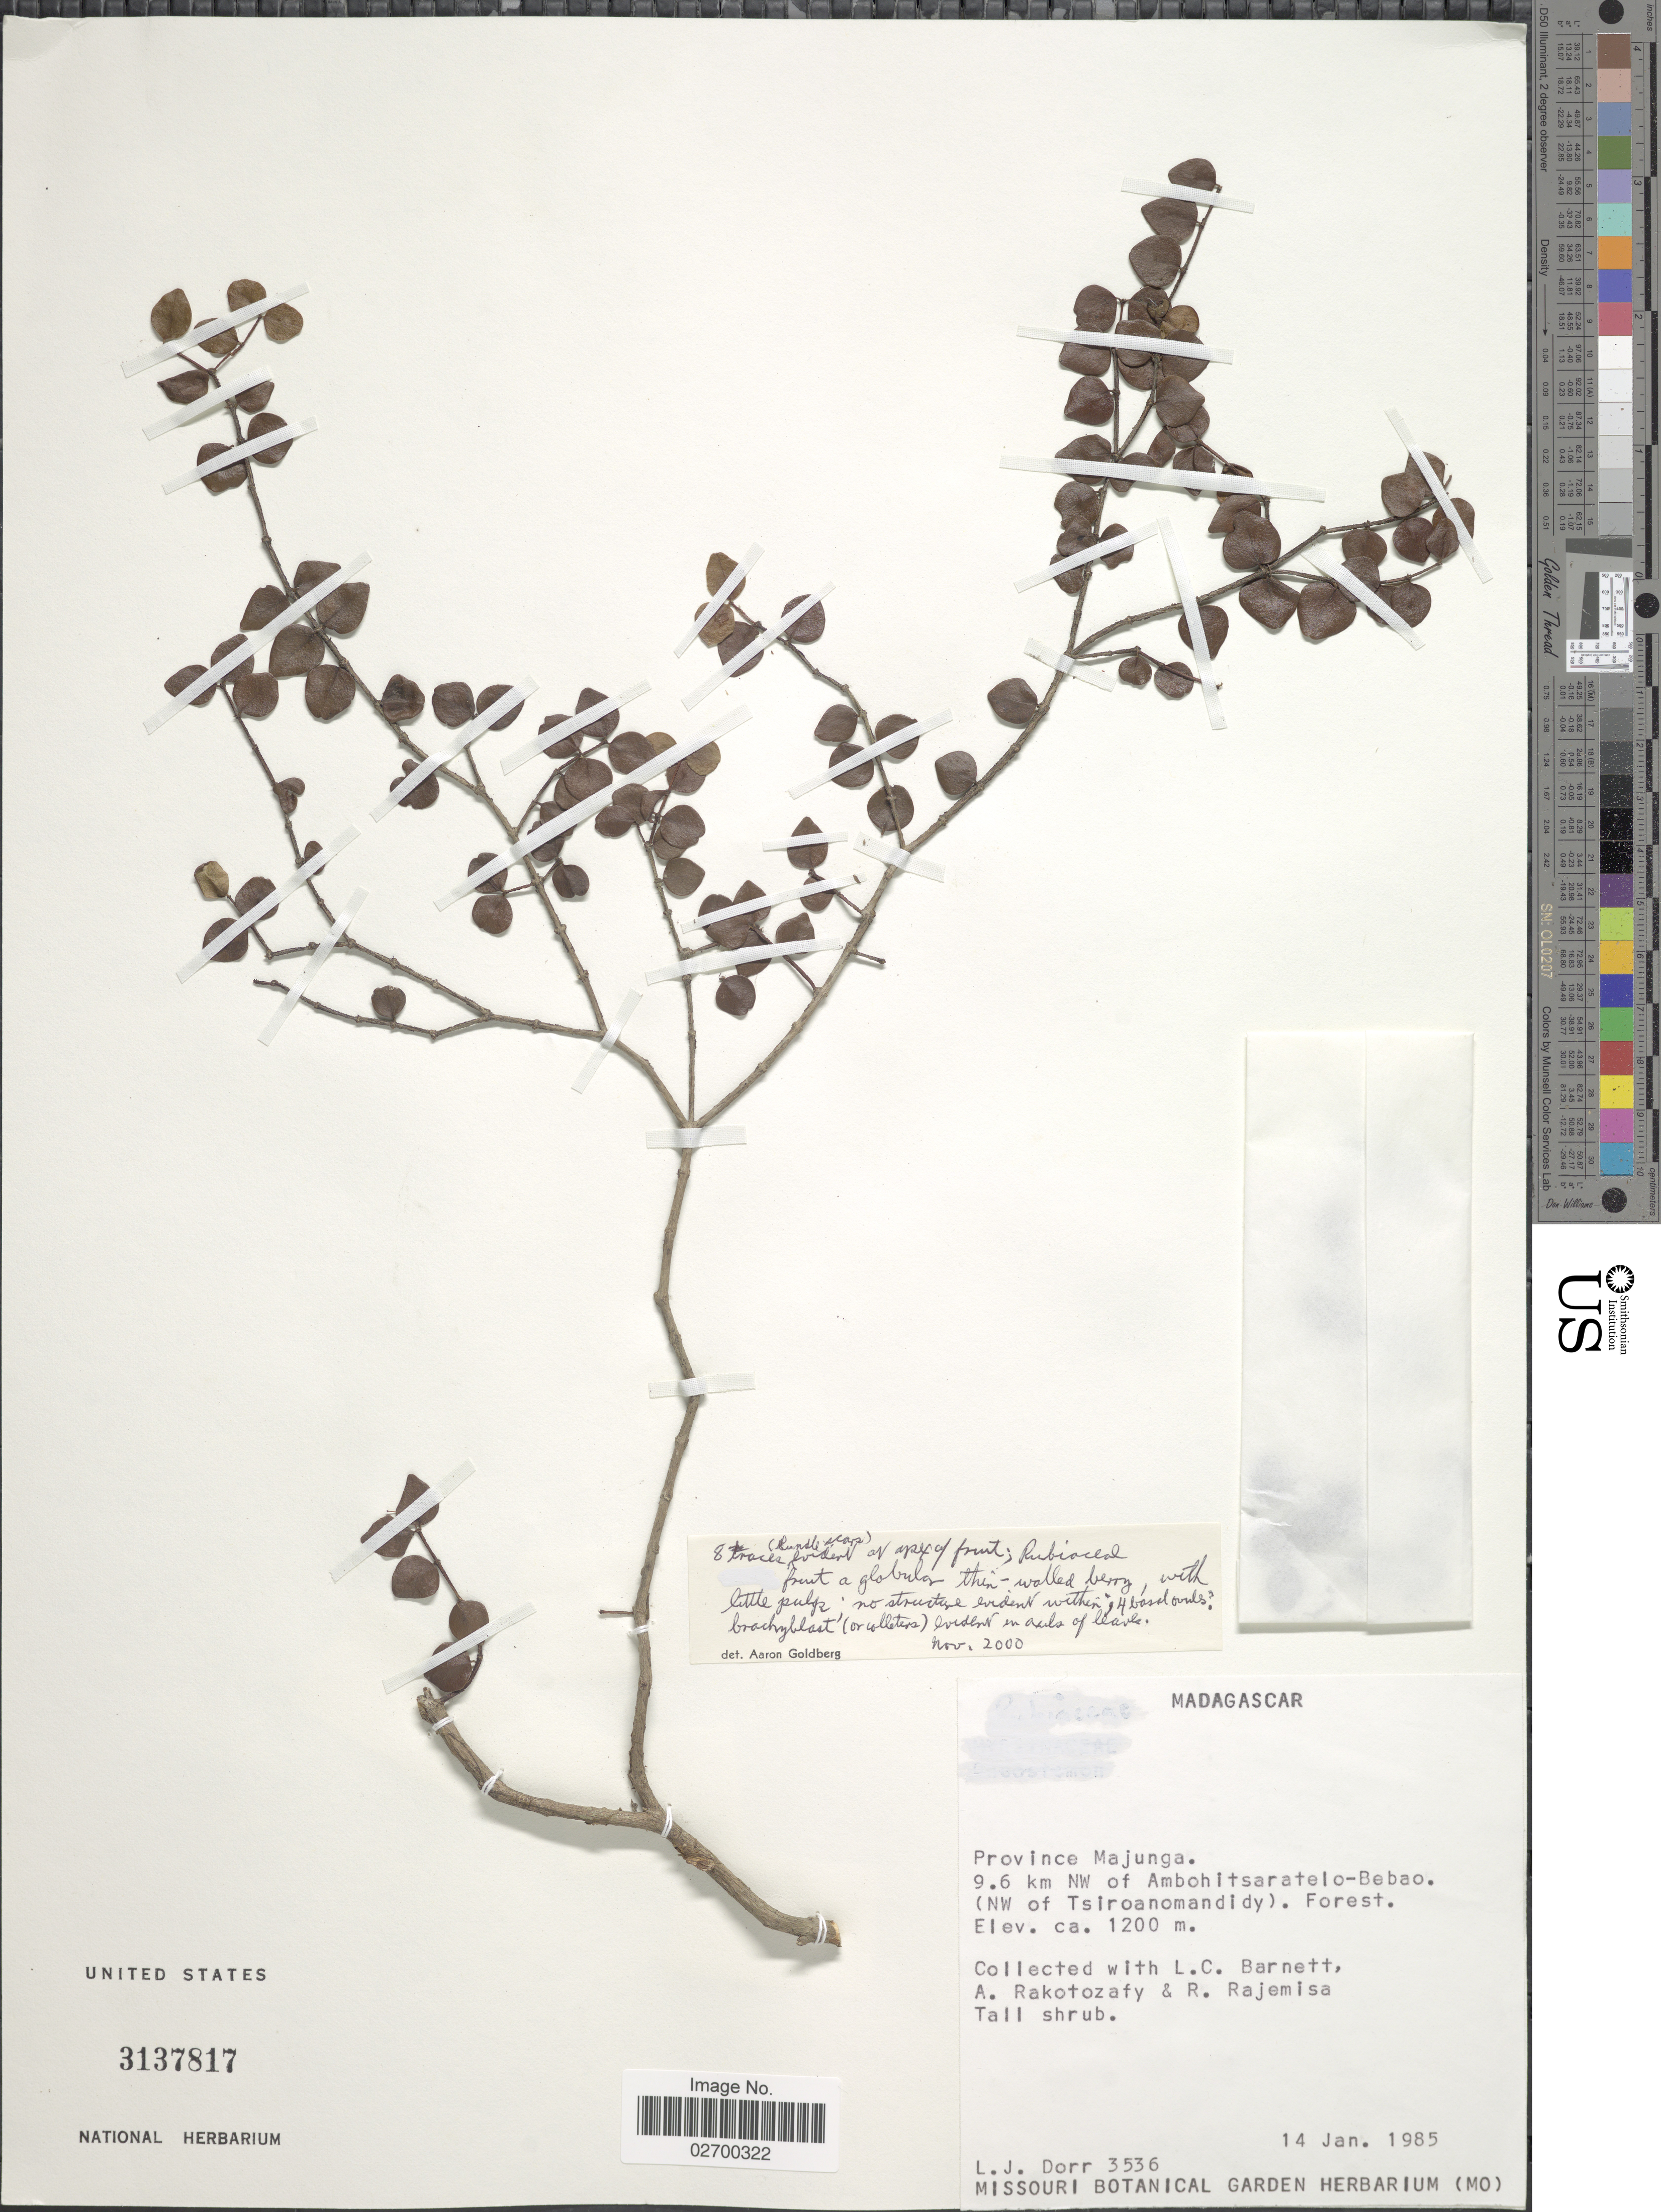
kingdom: Plantae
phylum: Tracheophyta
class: Magnoliopsida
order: Gentianales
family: Rubiaceae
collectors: L. J. Dorr, L. C. Barnett, A. Rakotozafy & R. Rajemisa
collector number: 3536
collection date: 1985-01-14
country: Madagascar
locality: Province Majunga. 9.6 km NW of Ambohitsaratelo-Bebao. (NW of Tsiroanjomandidy)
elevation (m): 1200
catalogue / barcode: US 3137817